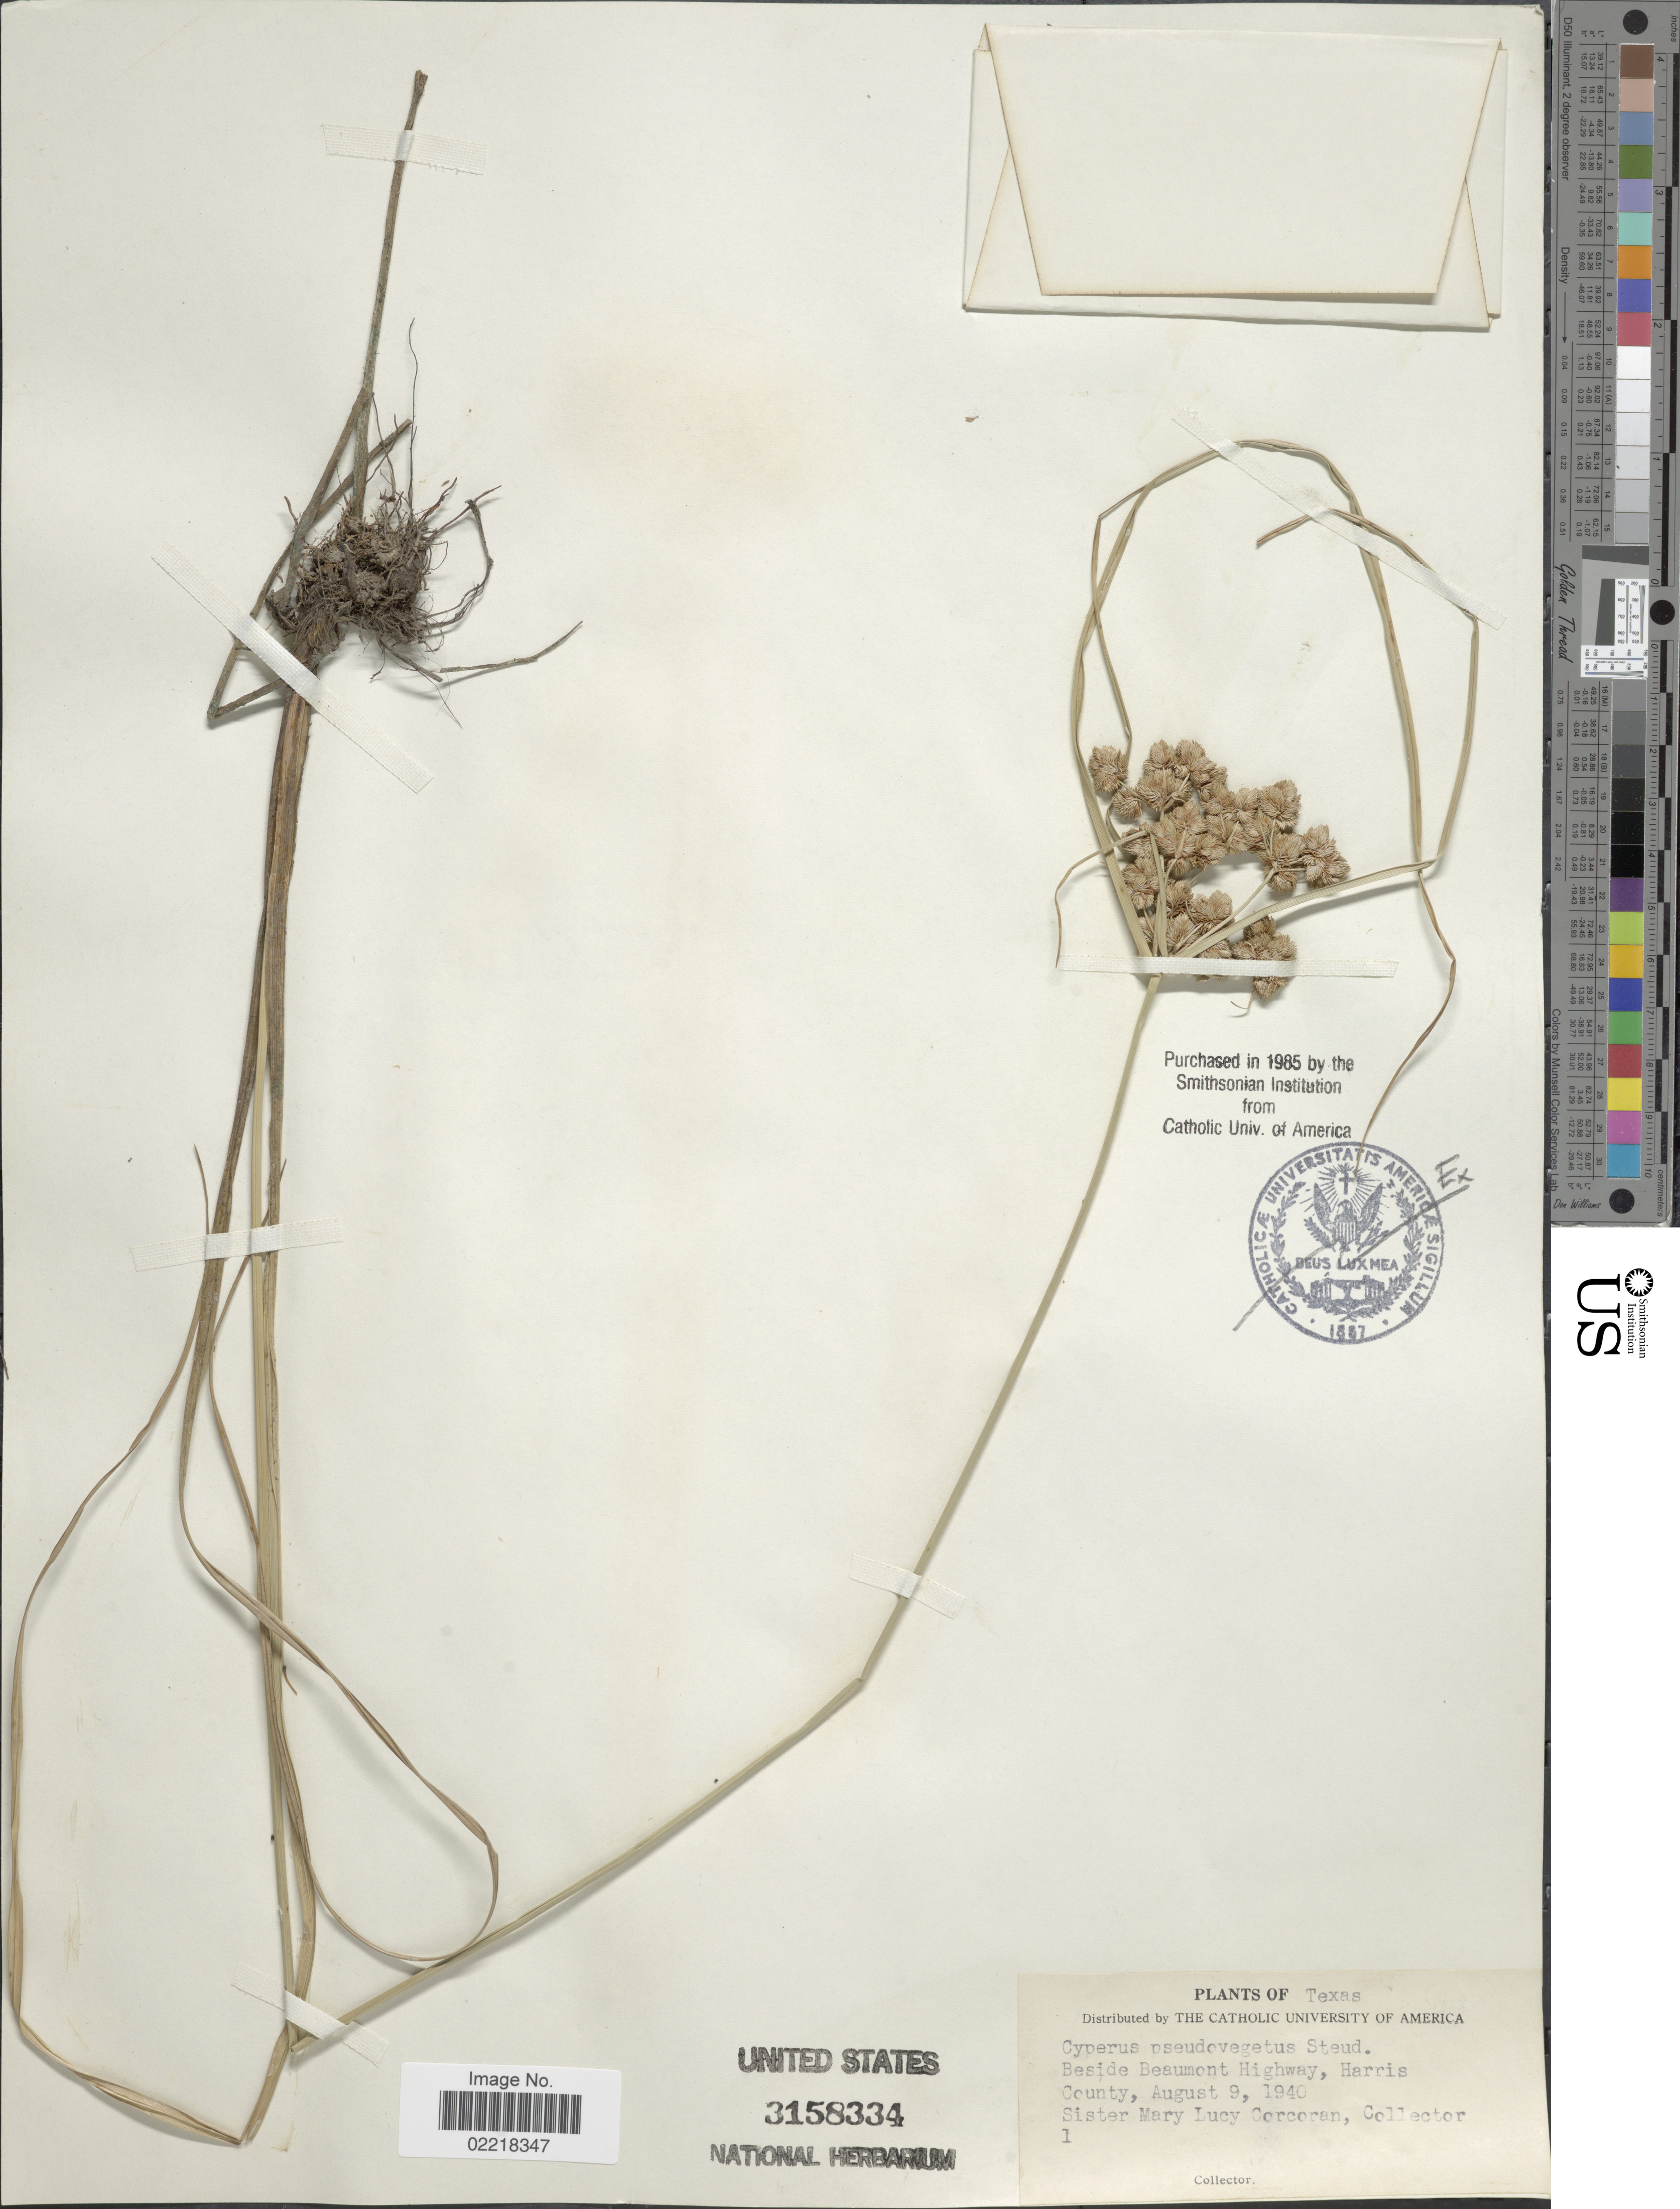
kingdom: Plantae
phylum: Tracheophyta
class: Liliopsida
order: Poales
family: Cyperaceae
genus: Cyperus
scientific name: Cyperus pseudovegetus Steud.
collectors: M. Corcoran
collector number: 1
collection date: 1940-08-09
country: United States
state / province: Texas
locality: Beside Beaumont Highway, Harris County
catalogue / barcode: US 3158334